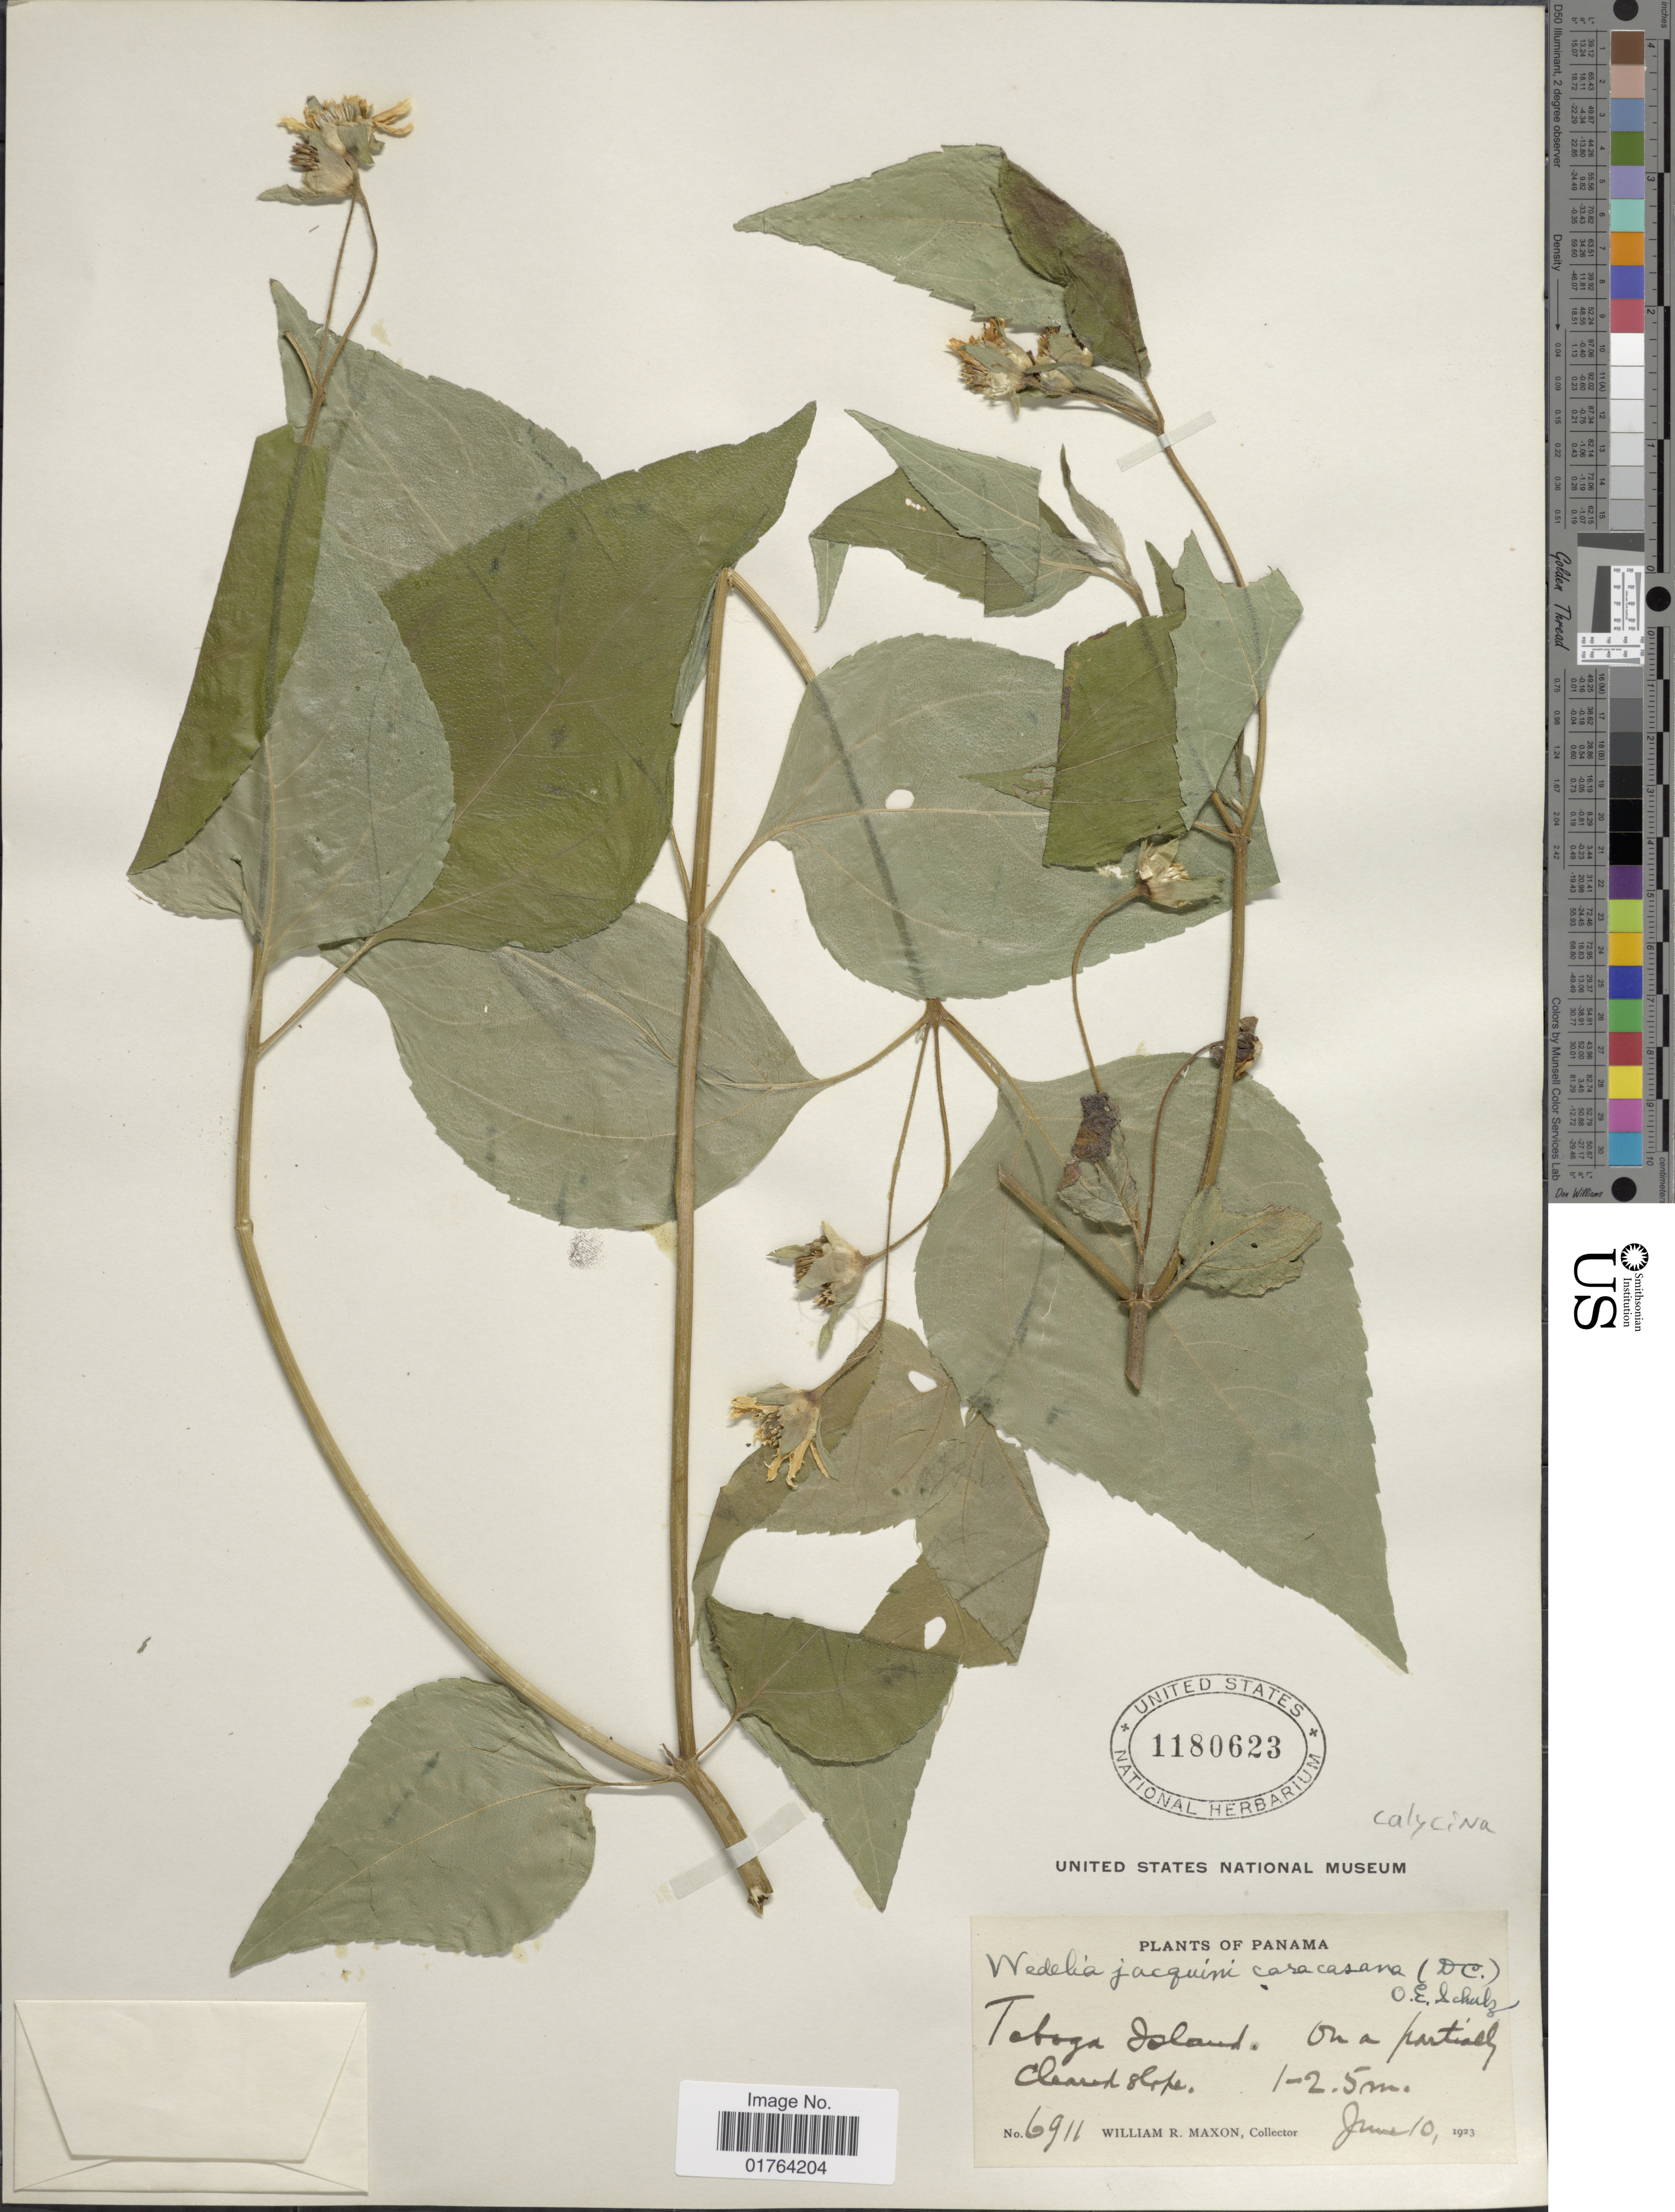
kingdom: Plantae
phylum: Tracheophyta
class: Magnoliopsida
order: Asterales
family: Asteraceae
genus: Wedelia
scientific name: Wedelia calycina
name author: Rich.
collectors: W. R. Maxon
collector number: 6911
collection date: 1923-06-10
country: Panama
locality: Taboga Island. Cleared slope.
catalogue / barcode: US 1180623